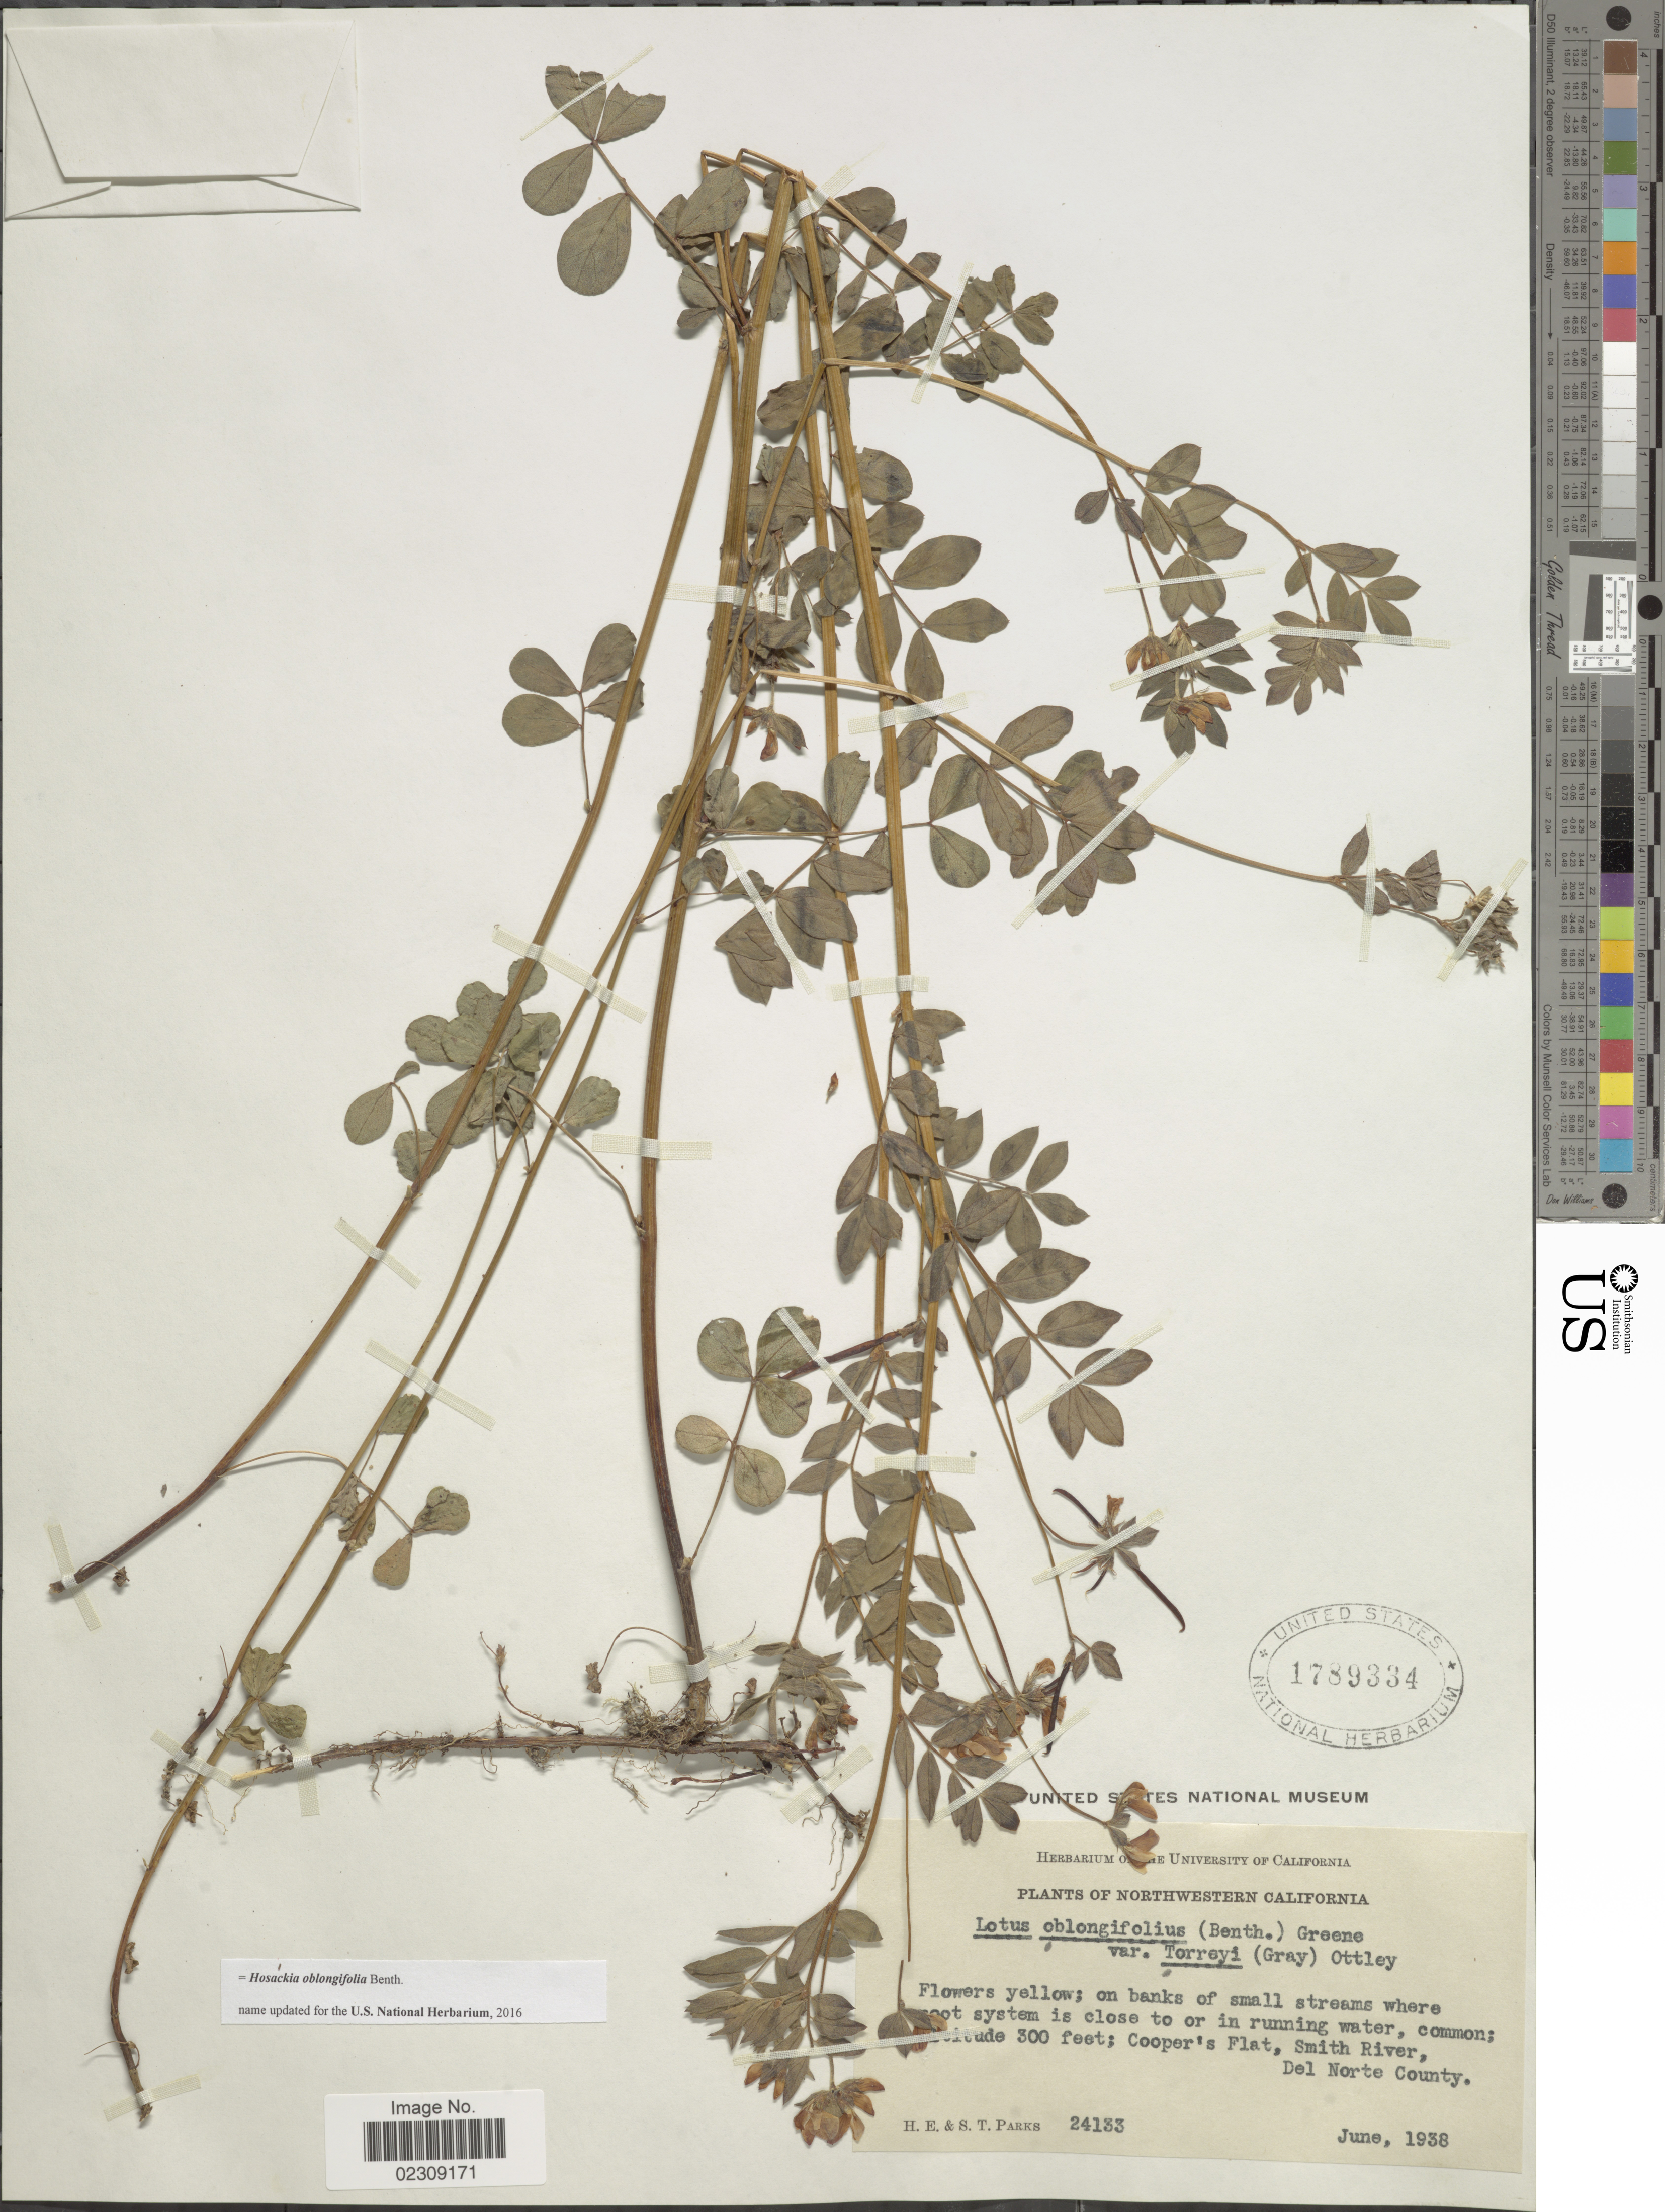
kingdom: Plantae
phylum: Tracheophyta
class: Magnoliopsida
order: Fabales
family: Fabaceae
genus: Hosackia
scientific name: Hosackia oblongifolia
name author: Benth.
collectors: H. E. Parks & S. Parks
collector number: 24133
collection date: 1938-06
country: United States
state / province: California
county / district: Del Norte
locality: Northwestern California, Cooper's Flat, Smith River,Del Norte County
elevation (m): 91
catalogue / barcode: US 1789334